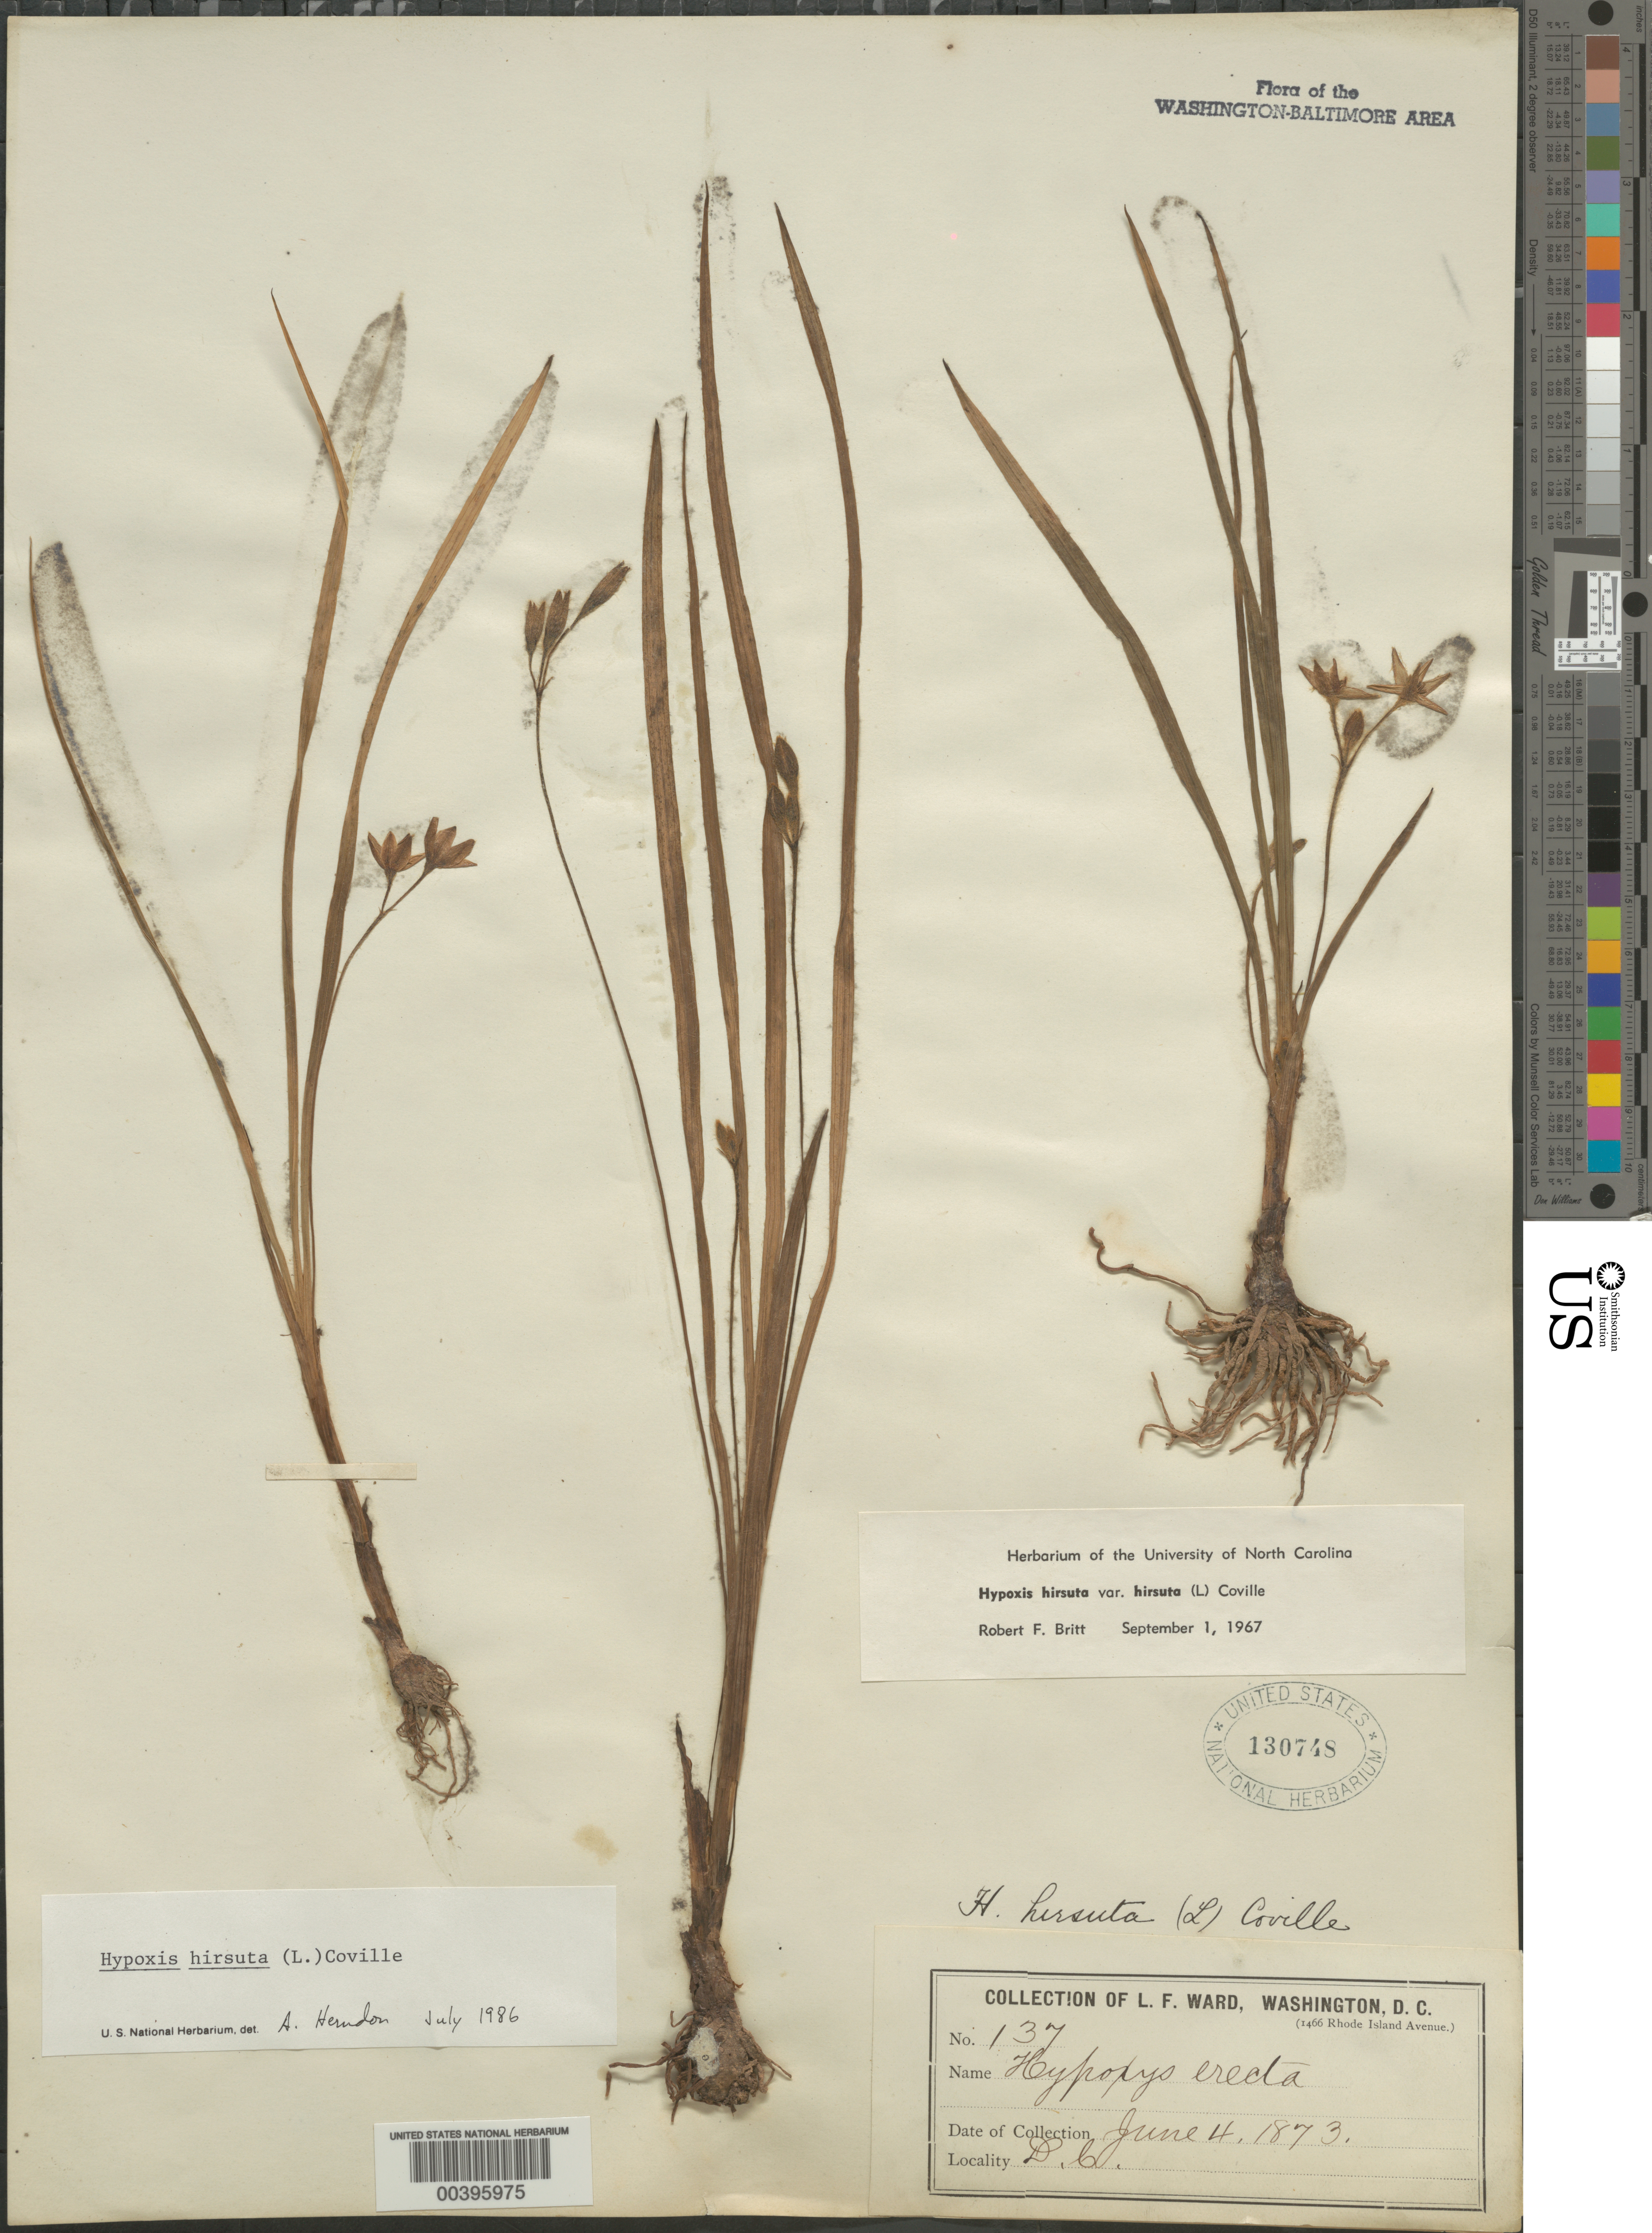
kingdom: Plantae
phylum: Tracheophyta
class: Liliopsida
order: Asparagales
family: Hypoxidaceae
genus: Hypoxis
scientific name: Hypoxis hirsuta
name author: (L.) Coville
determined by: Britt, R. F.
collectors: L. F. Ward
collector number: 137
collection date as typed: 04 Jun 1873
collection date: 1873-06-04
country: United States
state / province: District of Columbia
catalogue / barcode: US 130748